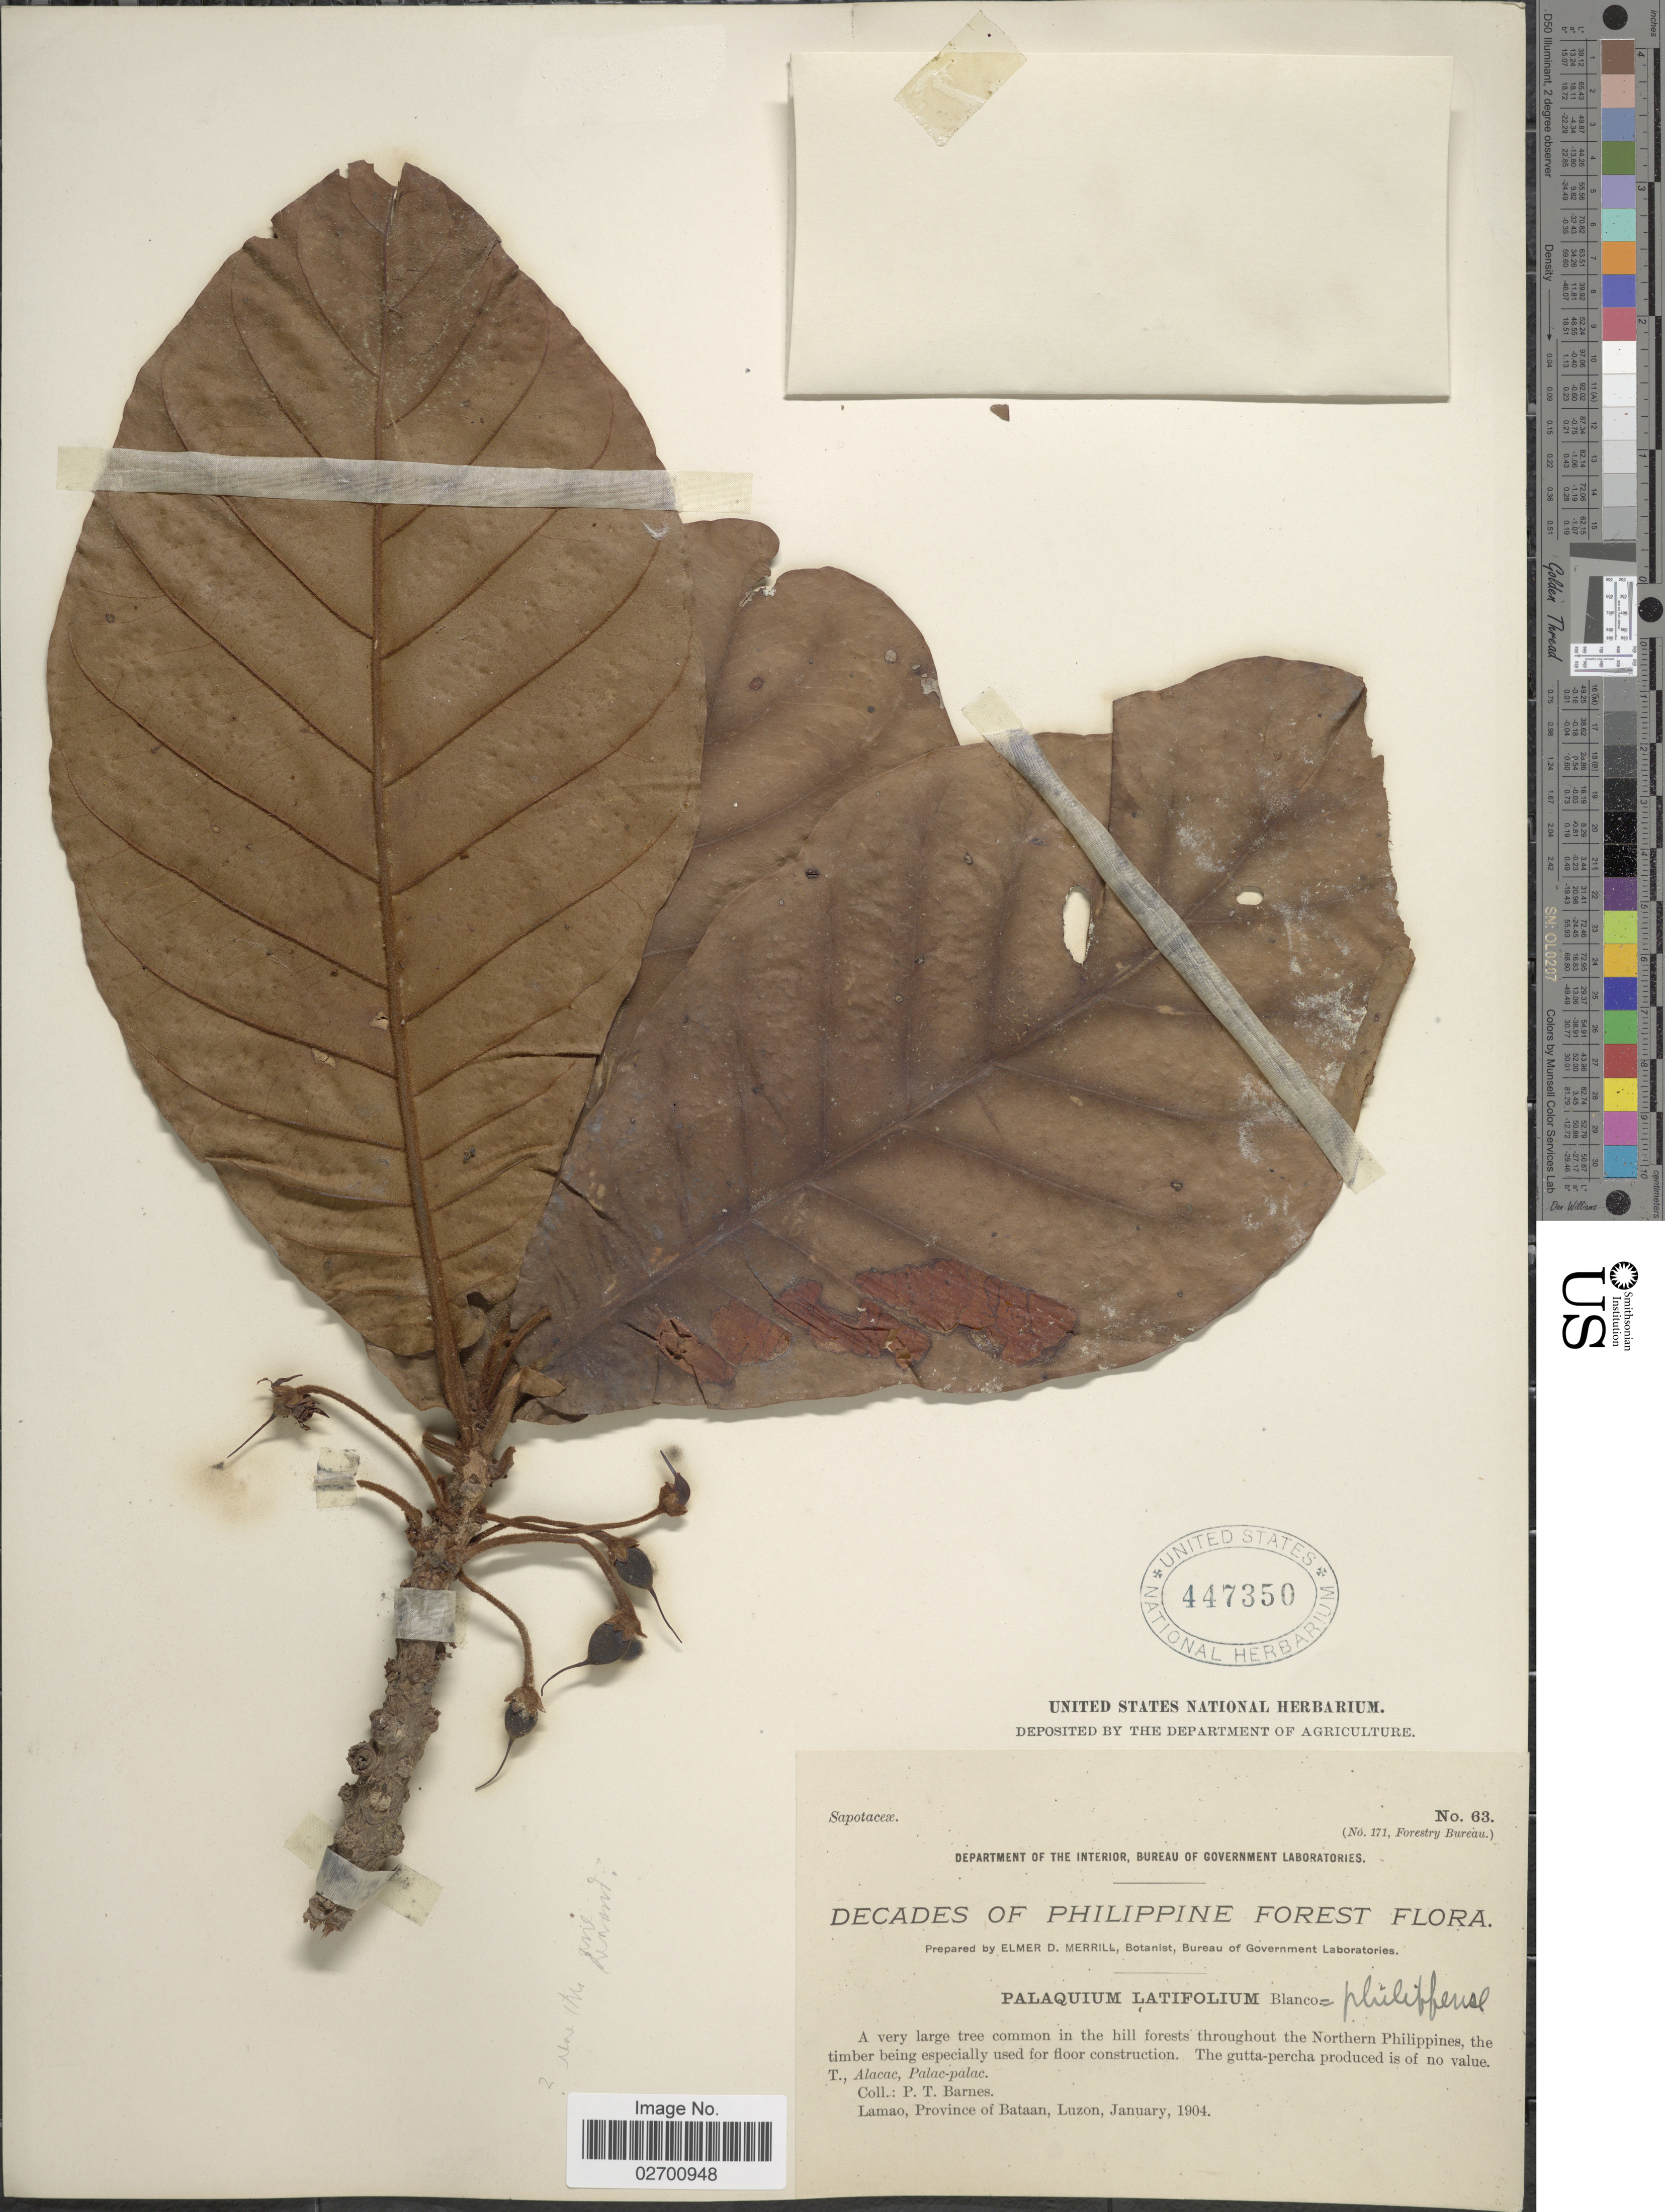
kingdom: Plantae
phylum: Tracheophyta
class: Magnoliopsida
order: Ericales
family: Sapotaceae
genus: Palaquium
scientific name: Palaquium philippense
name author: (Perr.) C.B. Rob.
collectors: P. Barnes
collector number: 63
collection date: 1904-01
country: Philippines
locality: Lamao, Province of Bataan, Luzon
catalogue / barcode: US 447350